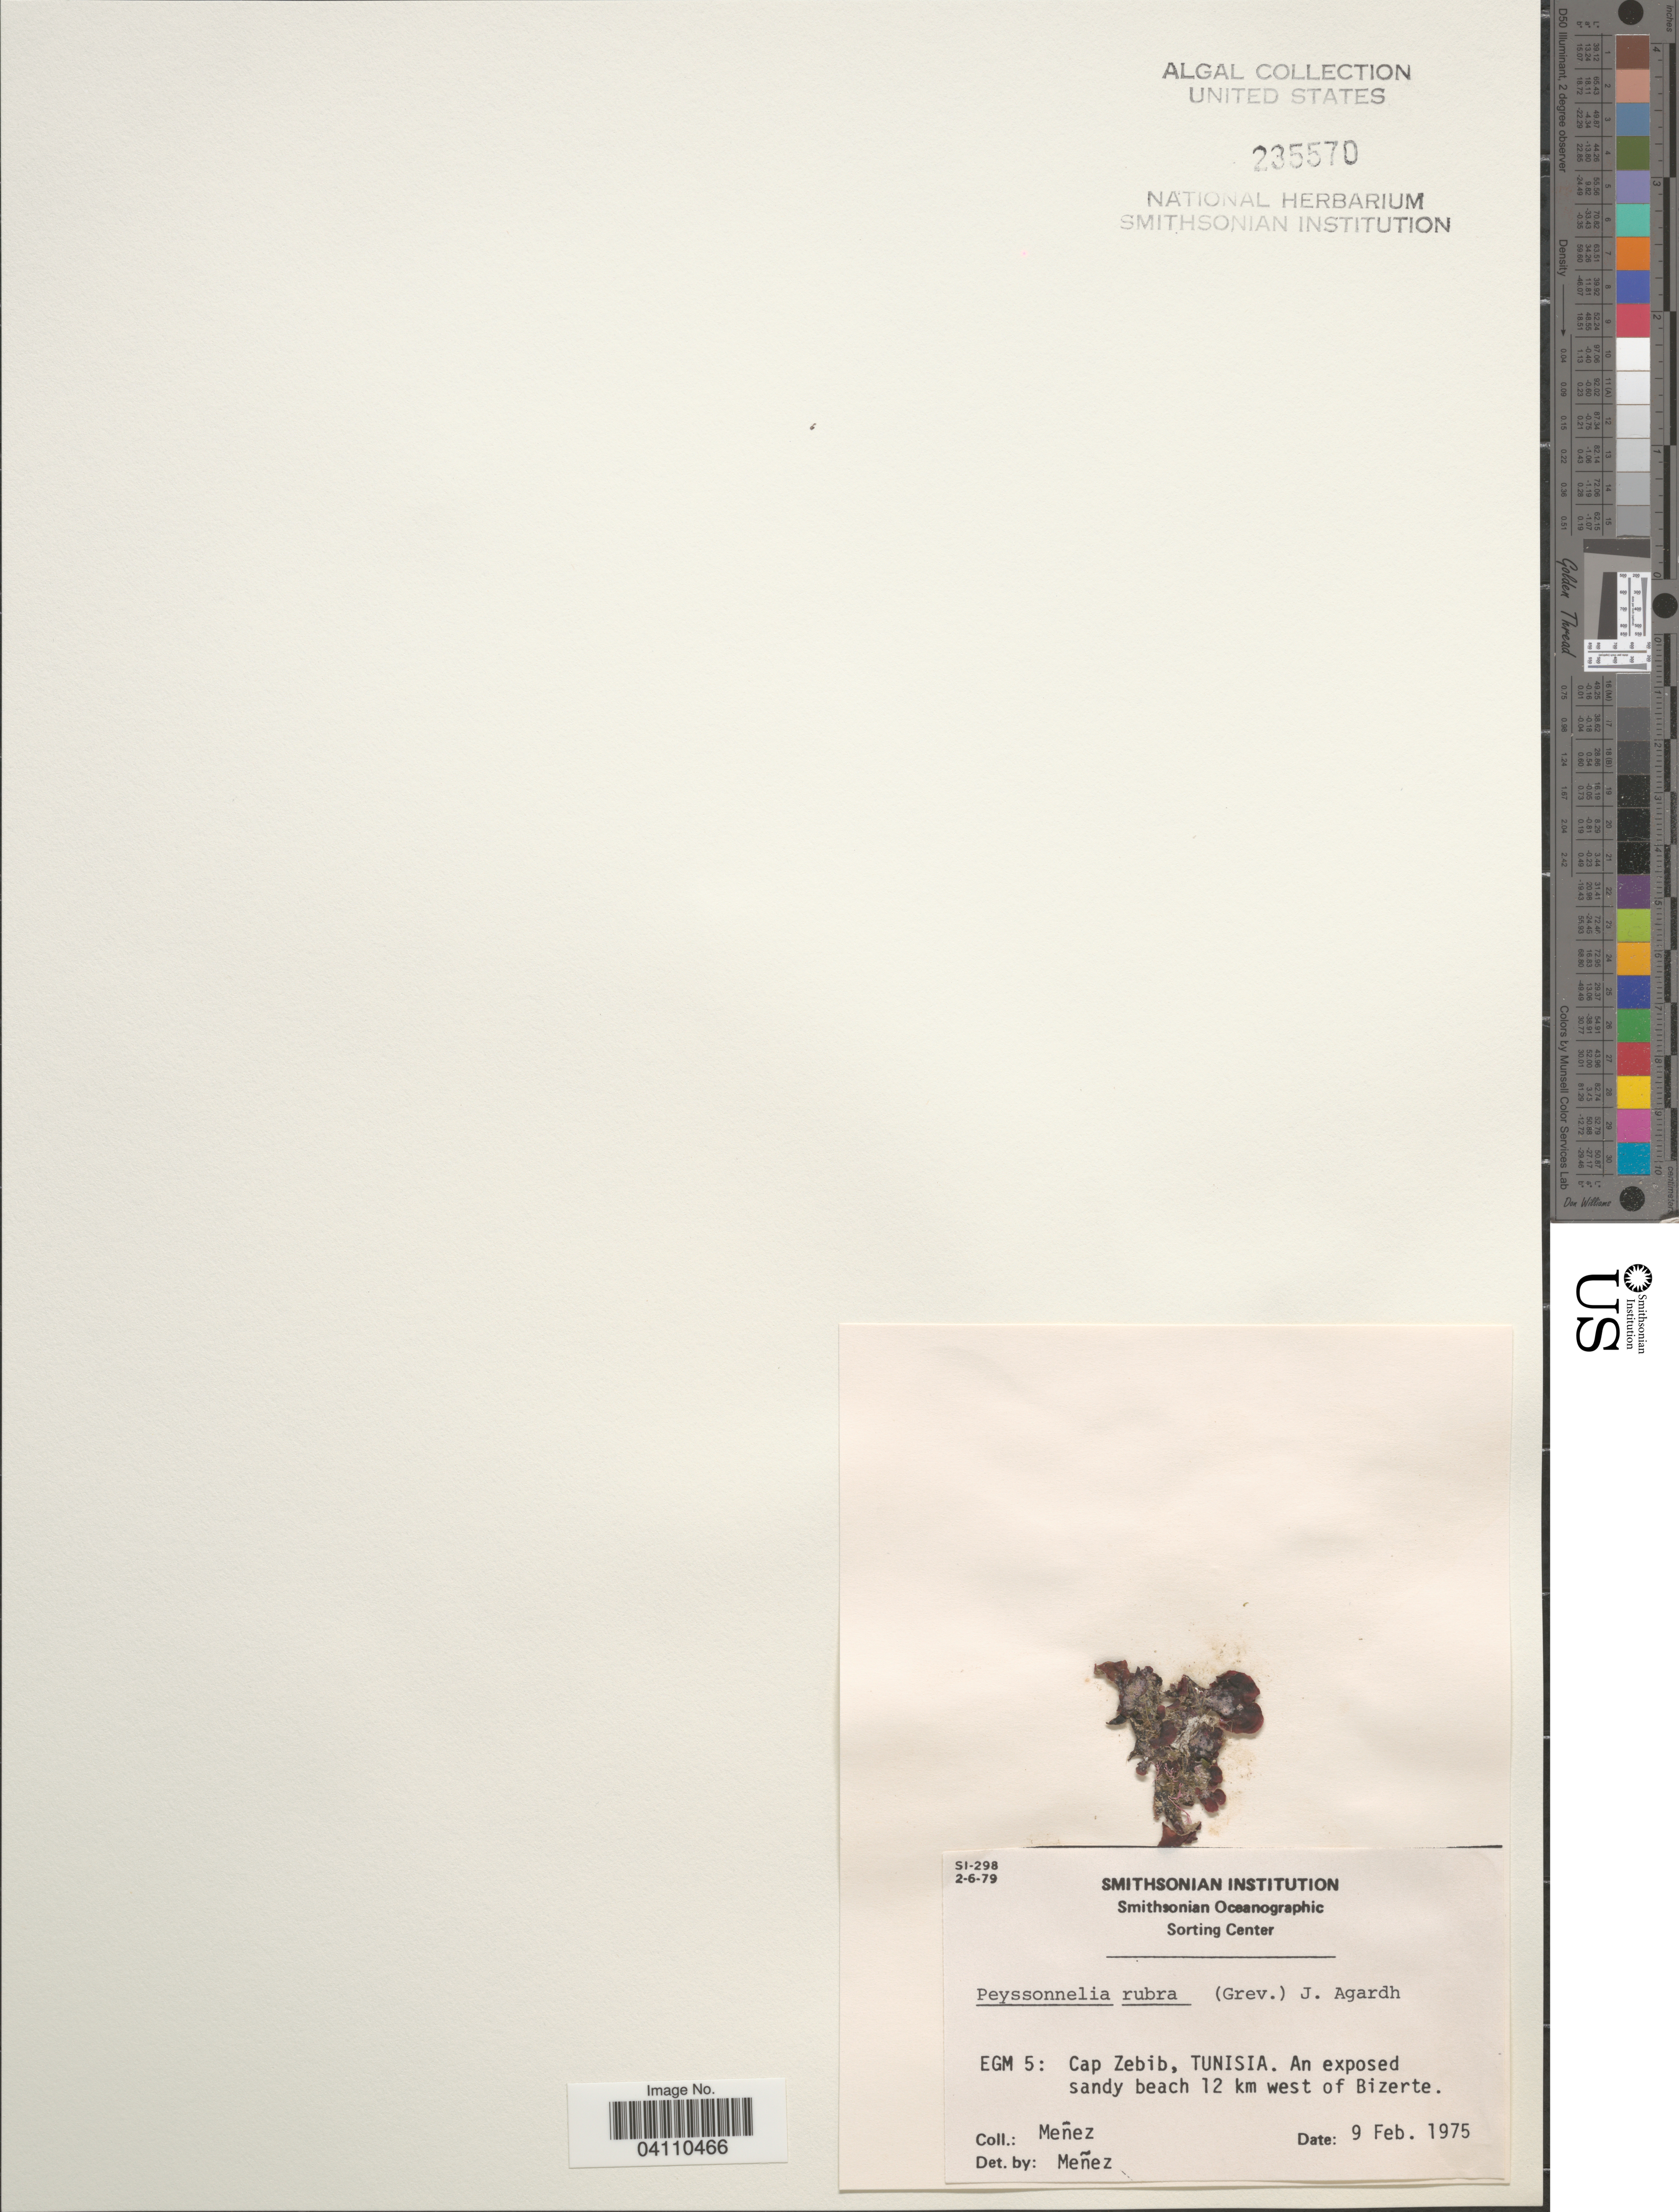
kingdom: Plantae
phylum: Rhodophyta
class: Florideophyceae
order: Peyssonneliales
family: Peyssonneliaceae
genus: Peyssonnelia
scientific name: Peyssonnelia rubra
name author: (Grev.) J. Agardh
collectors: Menez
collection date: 1975-02-09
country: Tunisia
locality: EGM 5: Cap Zebib, Tunisia. An exposed sandy beach 12 km west of Bizerte.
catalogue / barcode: US 235570